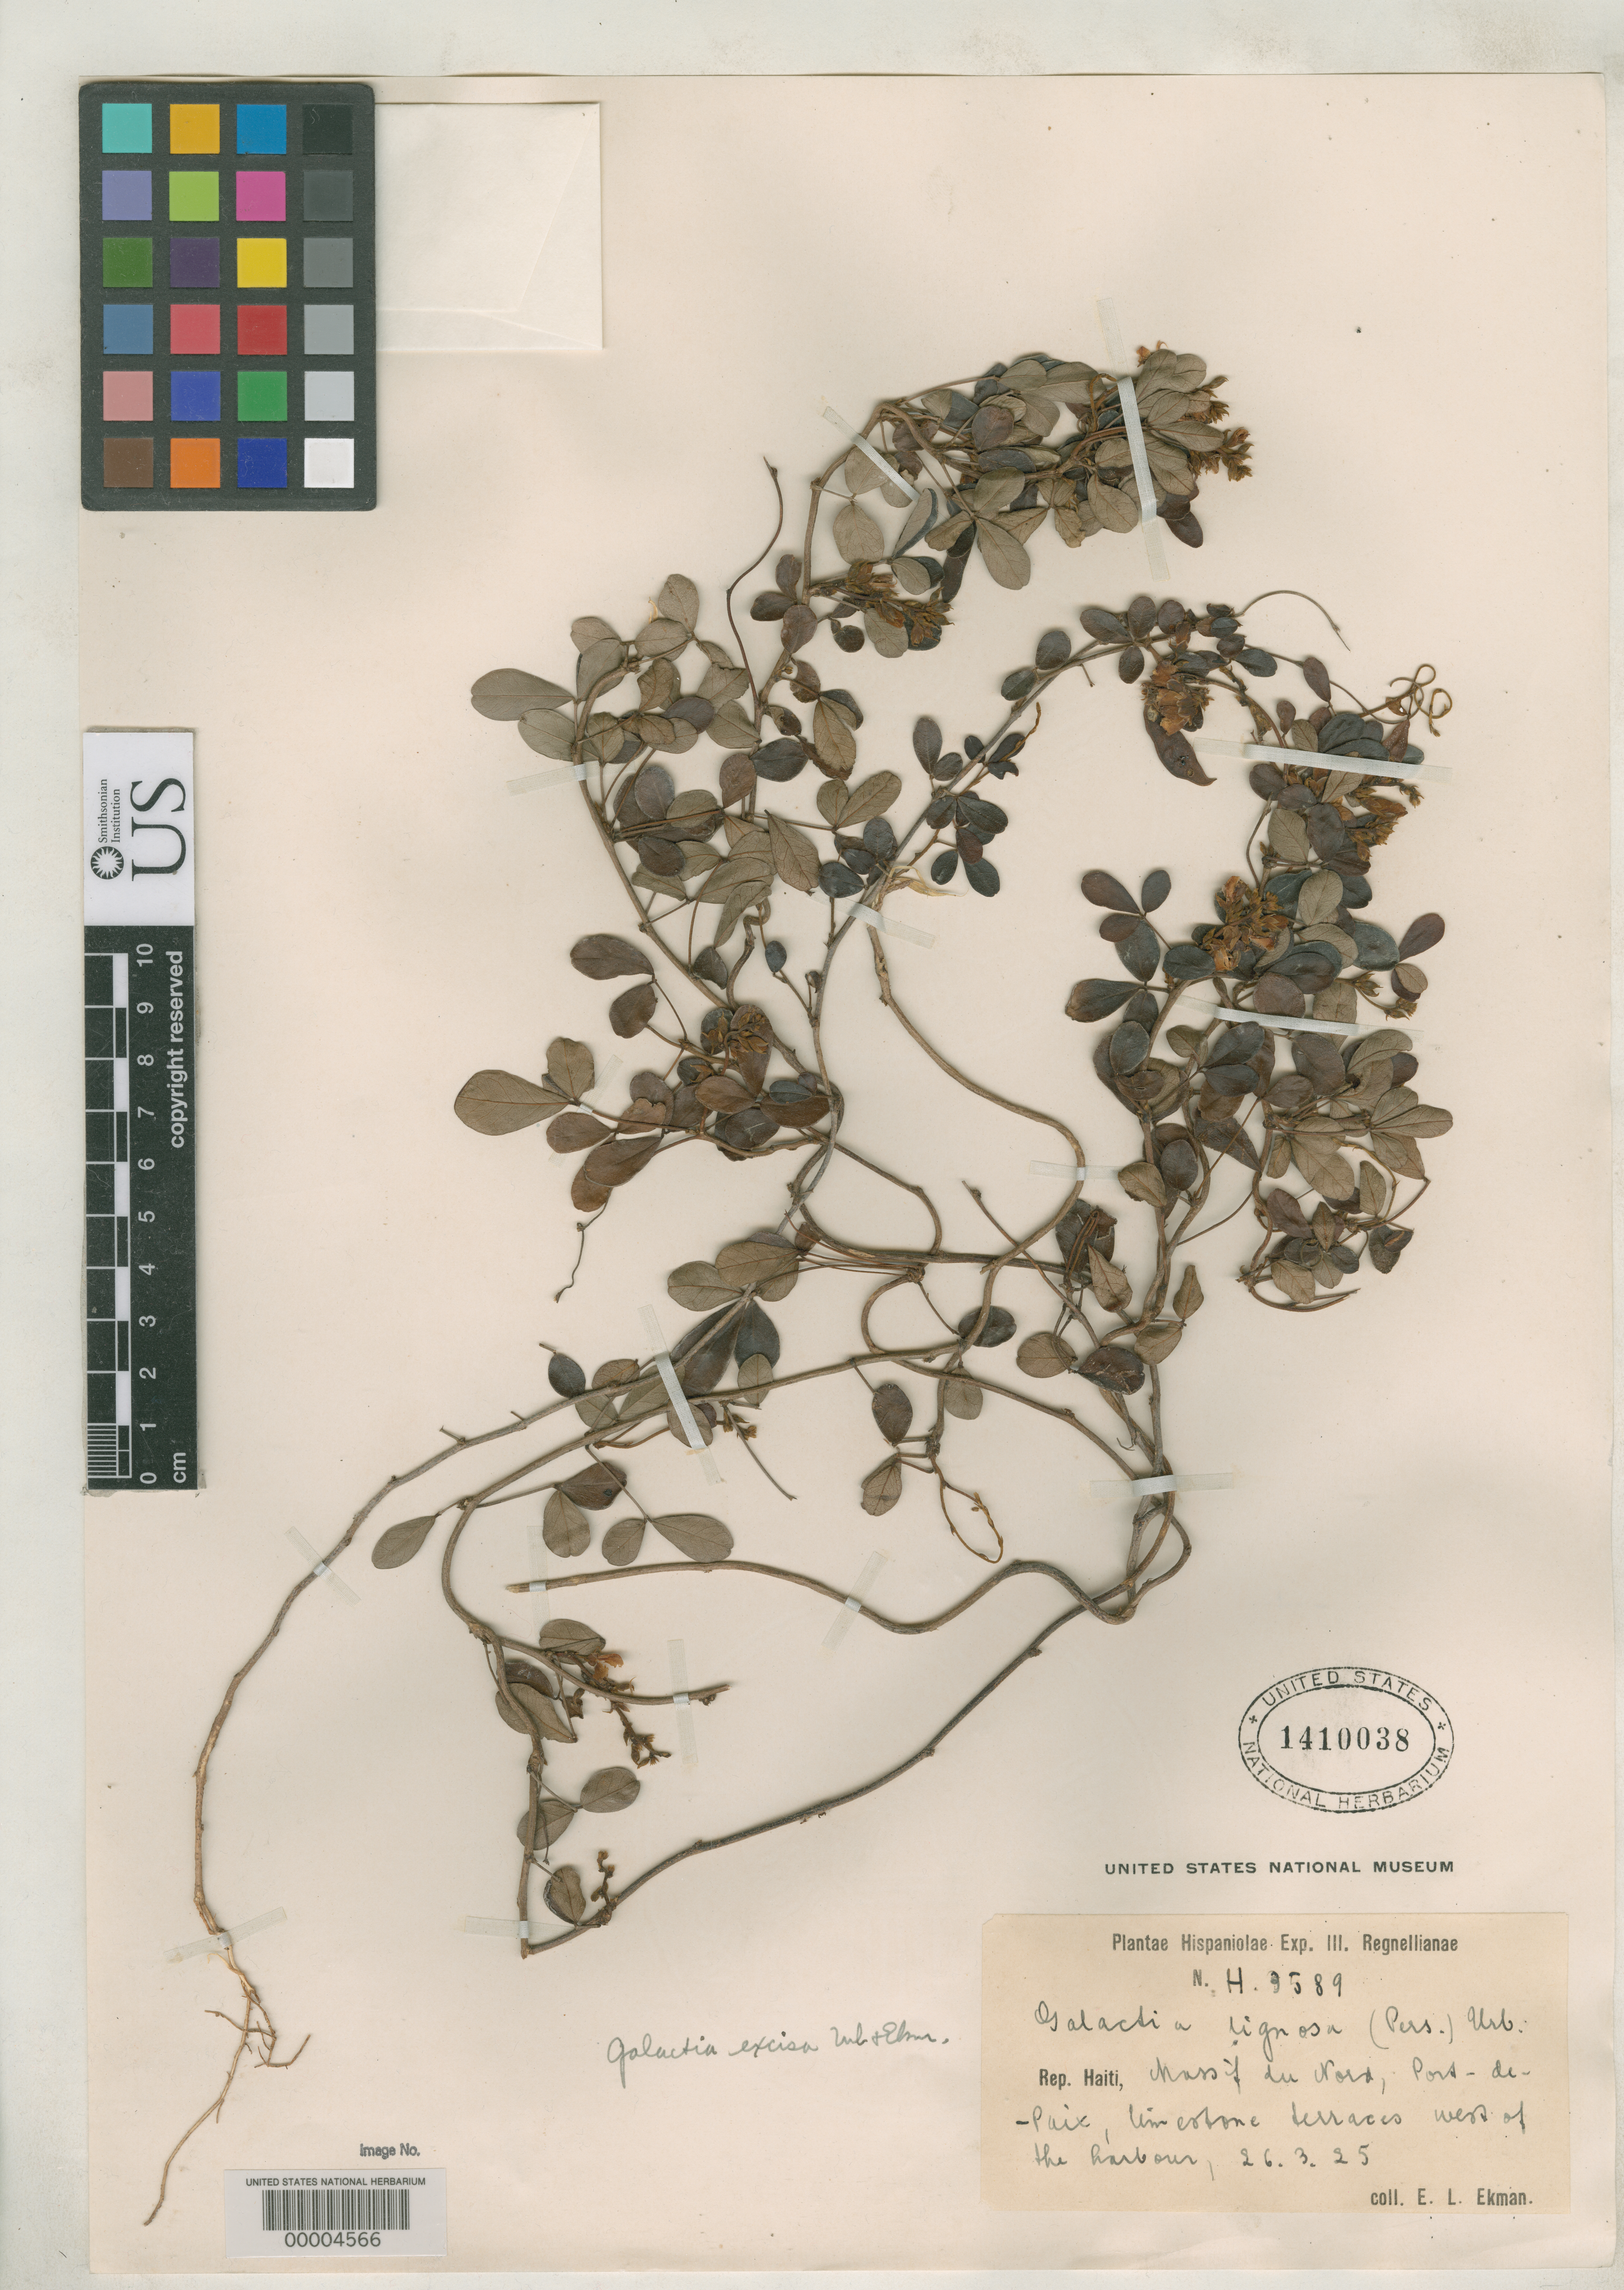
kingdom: Plantae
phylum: Tracheophyta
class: Magnoliopsida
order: Fabales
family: Fabaceae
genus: Galactia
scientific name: Galactia excisa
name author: Urb. & Ekman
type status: Isotype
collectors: E. L. Ekman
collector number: H 3589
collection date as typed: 26 Mar 1925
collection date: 1925-03-26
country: Haiti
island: Hispaniola Island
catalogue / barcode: US 1410038